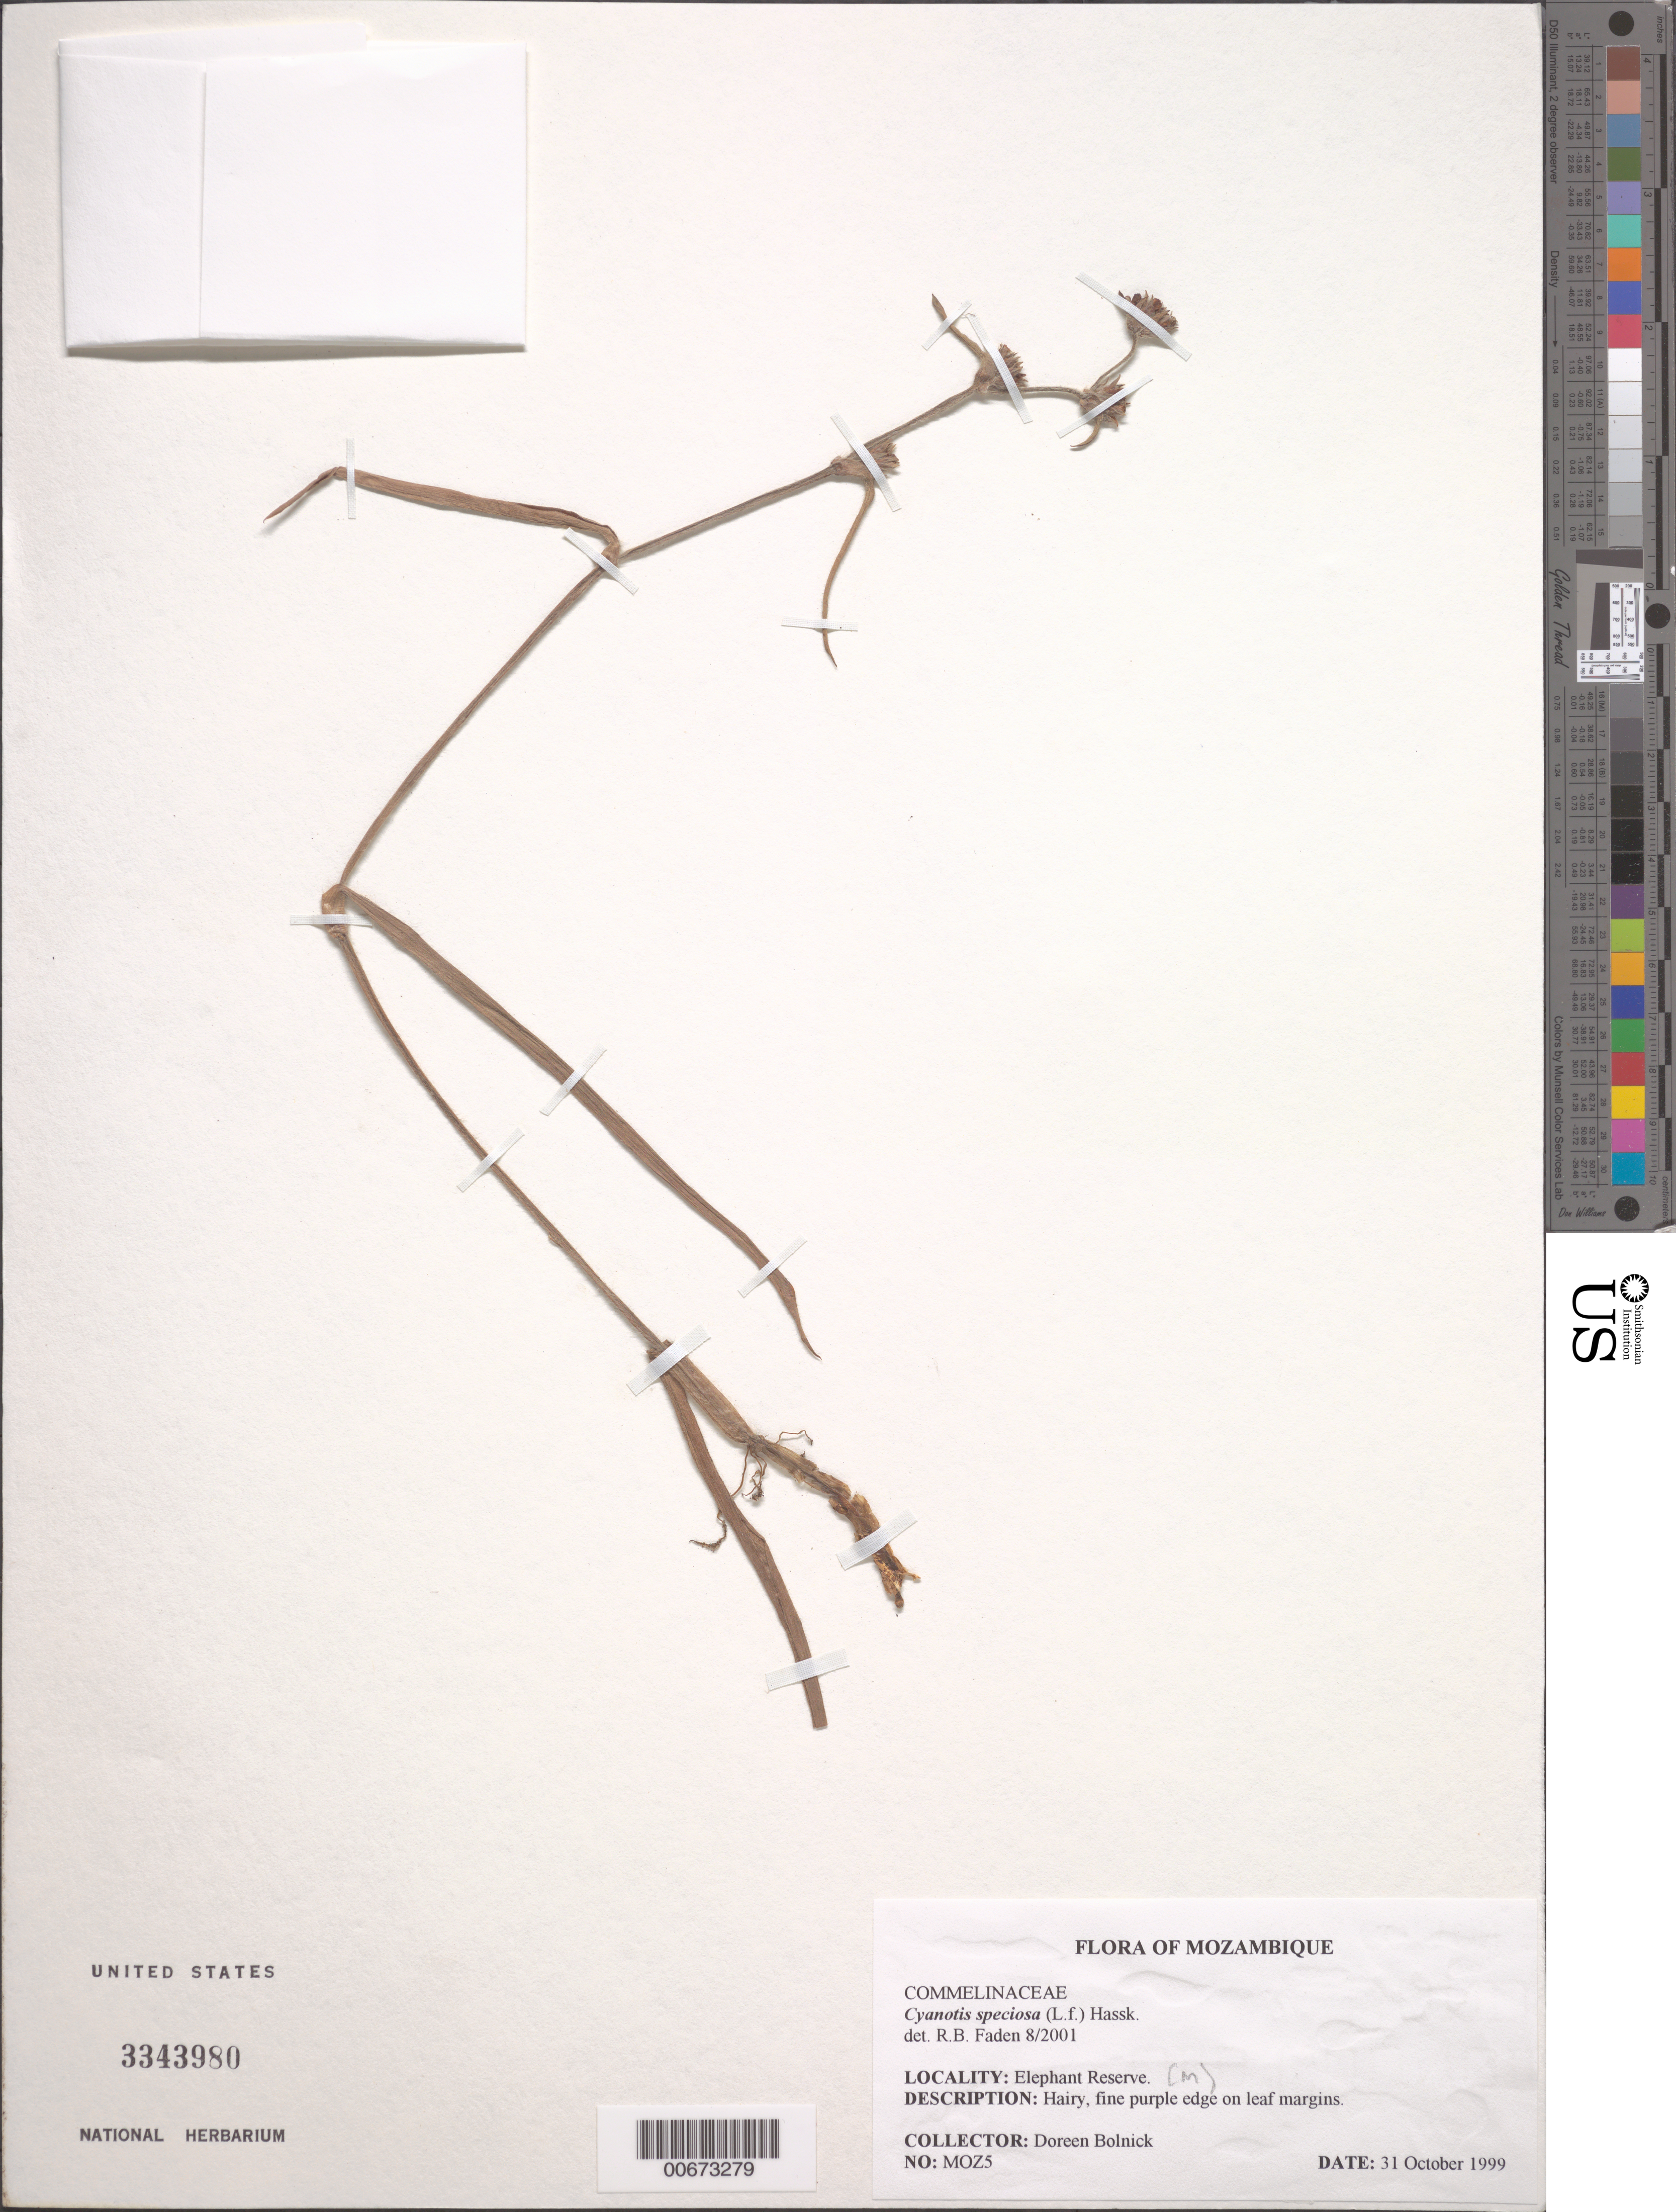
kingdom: Plantae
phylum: Tracheophyta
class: Liliopsida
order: Commelinales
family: Commelinaceae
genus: Commelina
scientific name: Commelina speciosa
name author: (L. f.) Hassk.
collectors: D. Bolnick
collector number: MOZ5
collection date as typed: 31 Oct 1999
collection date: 1999-10-31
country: Mozambique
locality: Elephant Reserve.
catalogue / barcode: US 3343980